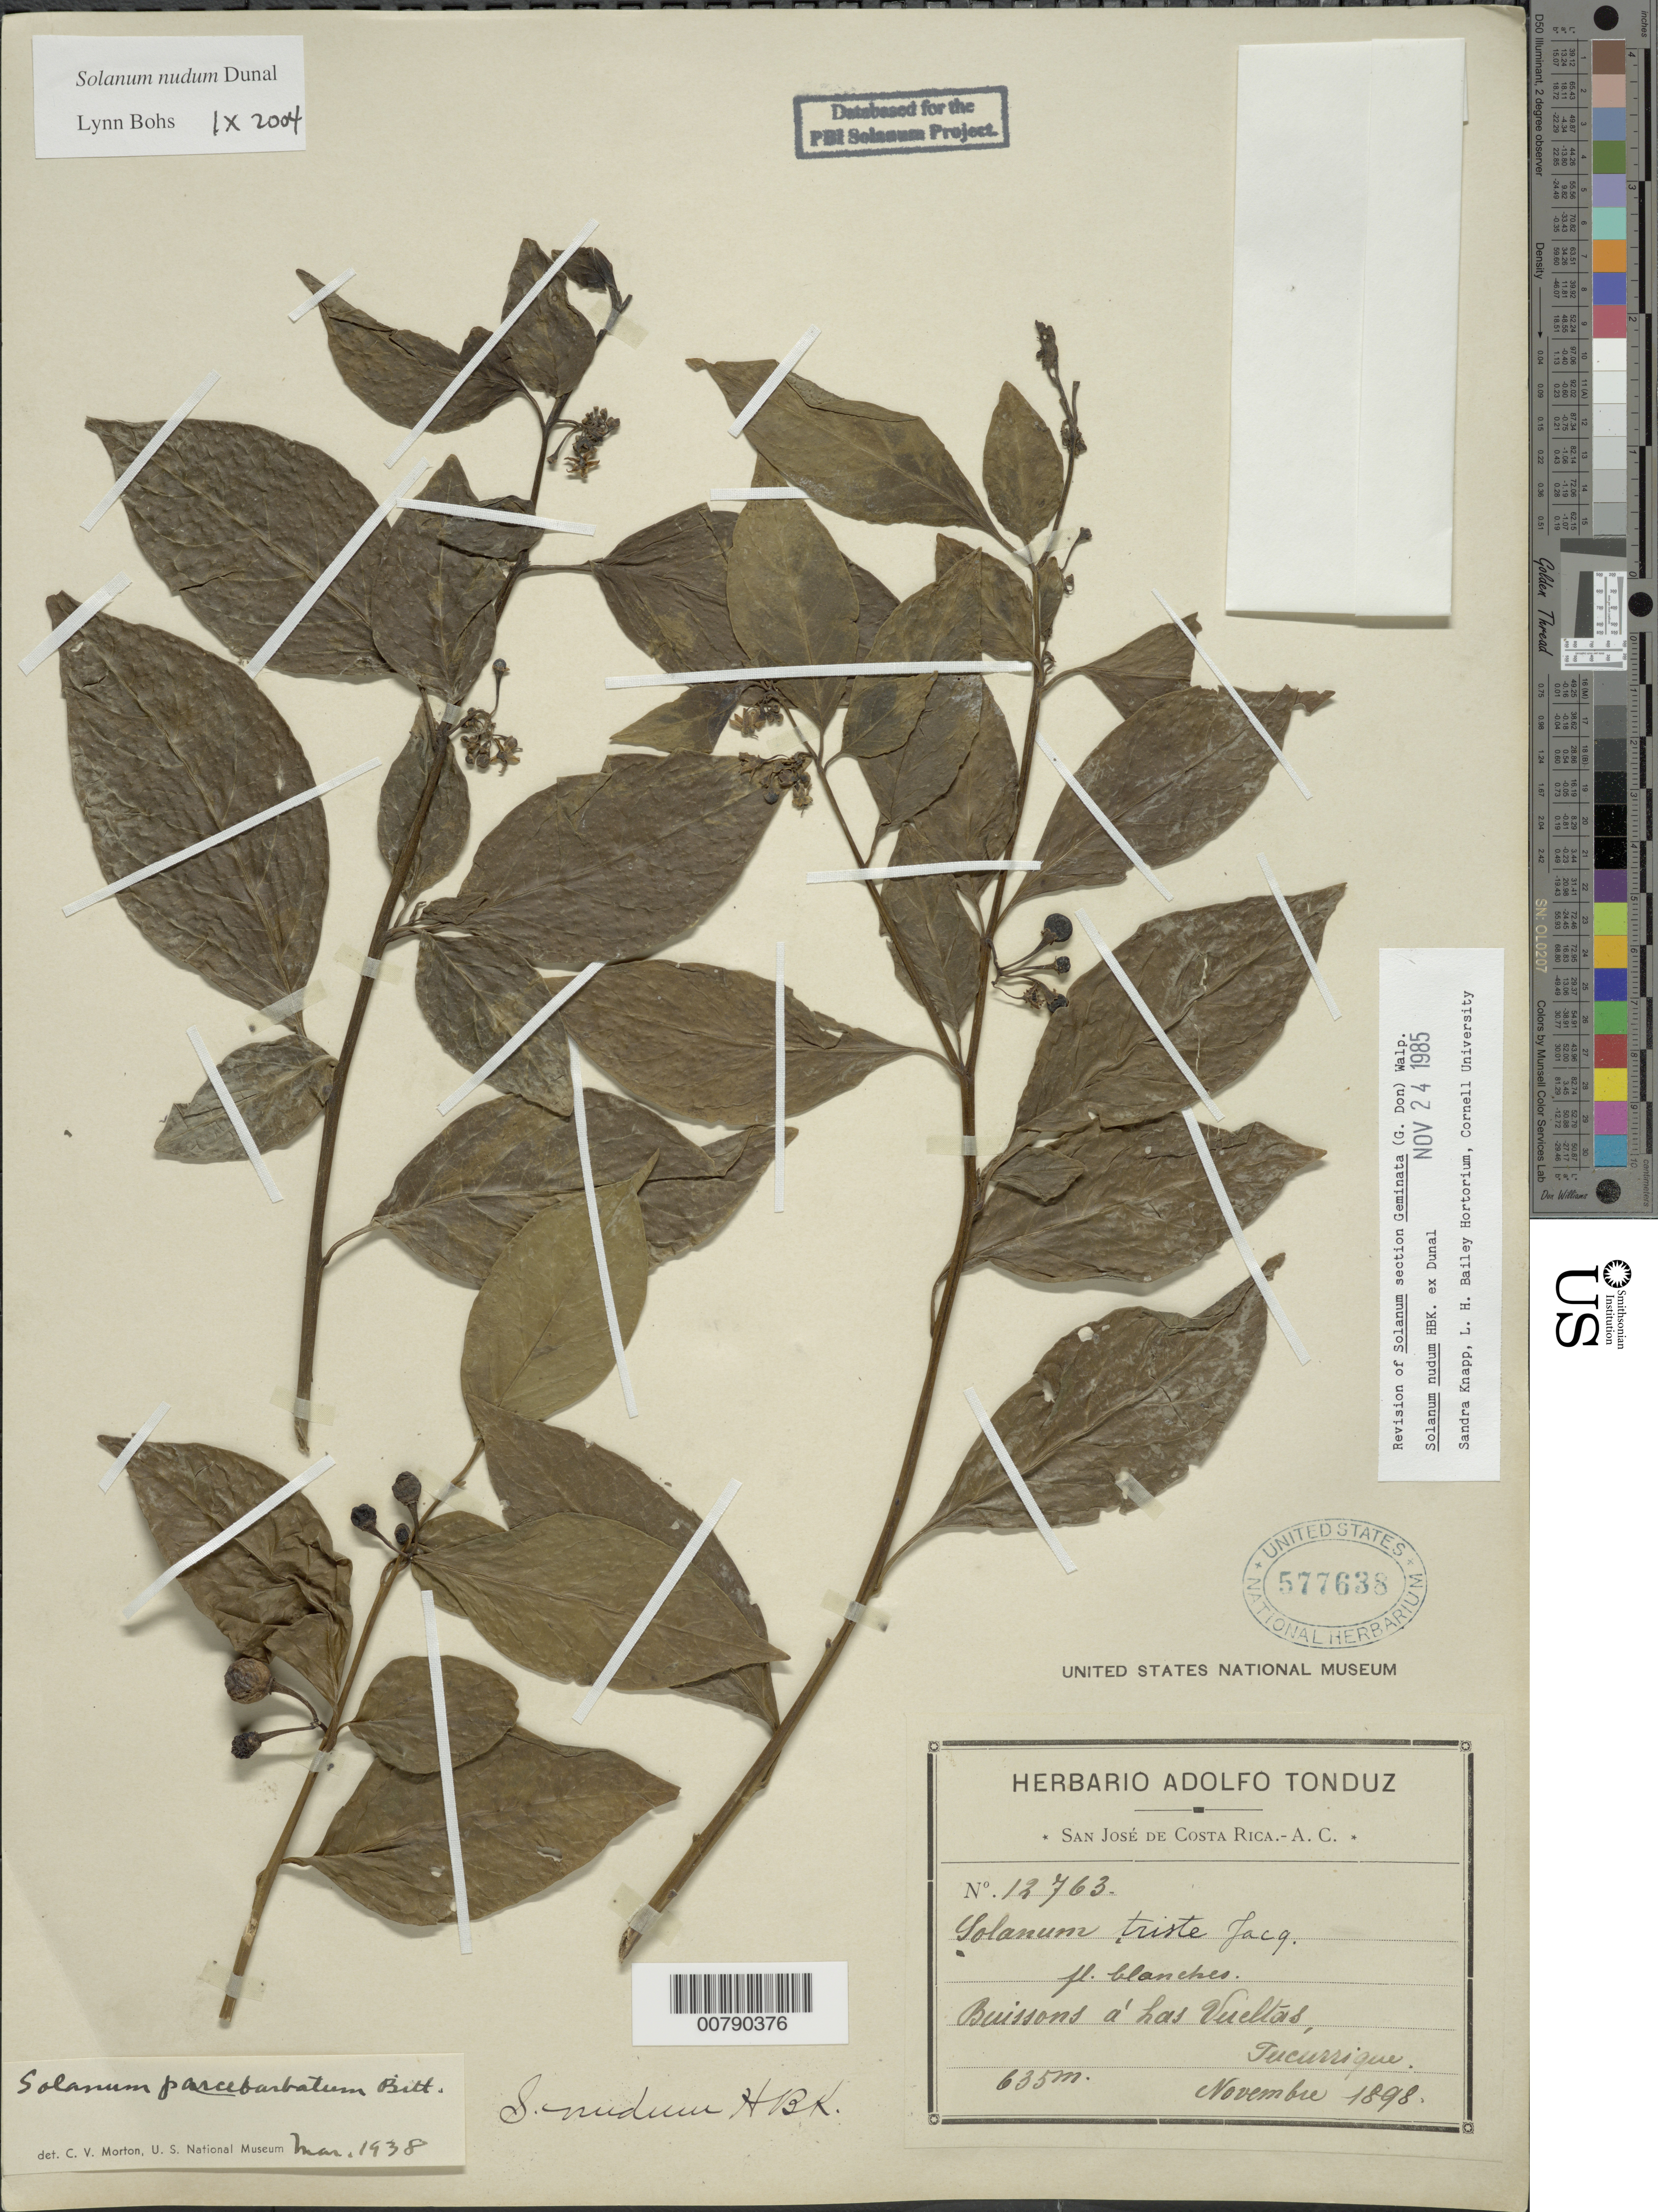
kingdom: Plantae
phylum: Tracheophyta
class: Magnoliopsida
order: Solanales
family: Solanaceae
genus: Solanum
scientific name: Solanum nudum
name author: Dunal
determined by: Bohs, L. A.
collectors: A. Tonduz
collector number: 12763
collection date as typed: Nov 1898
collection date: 1898-11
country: Costa Rica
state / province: Cartago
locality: buissons à Las Vueltas, Tucurrique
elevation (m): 635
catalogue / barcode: US 577638